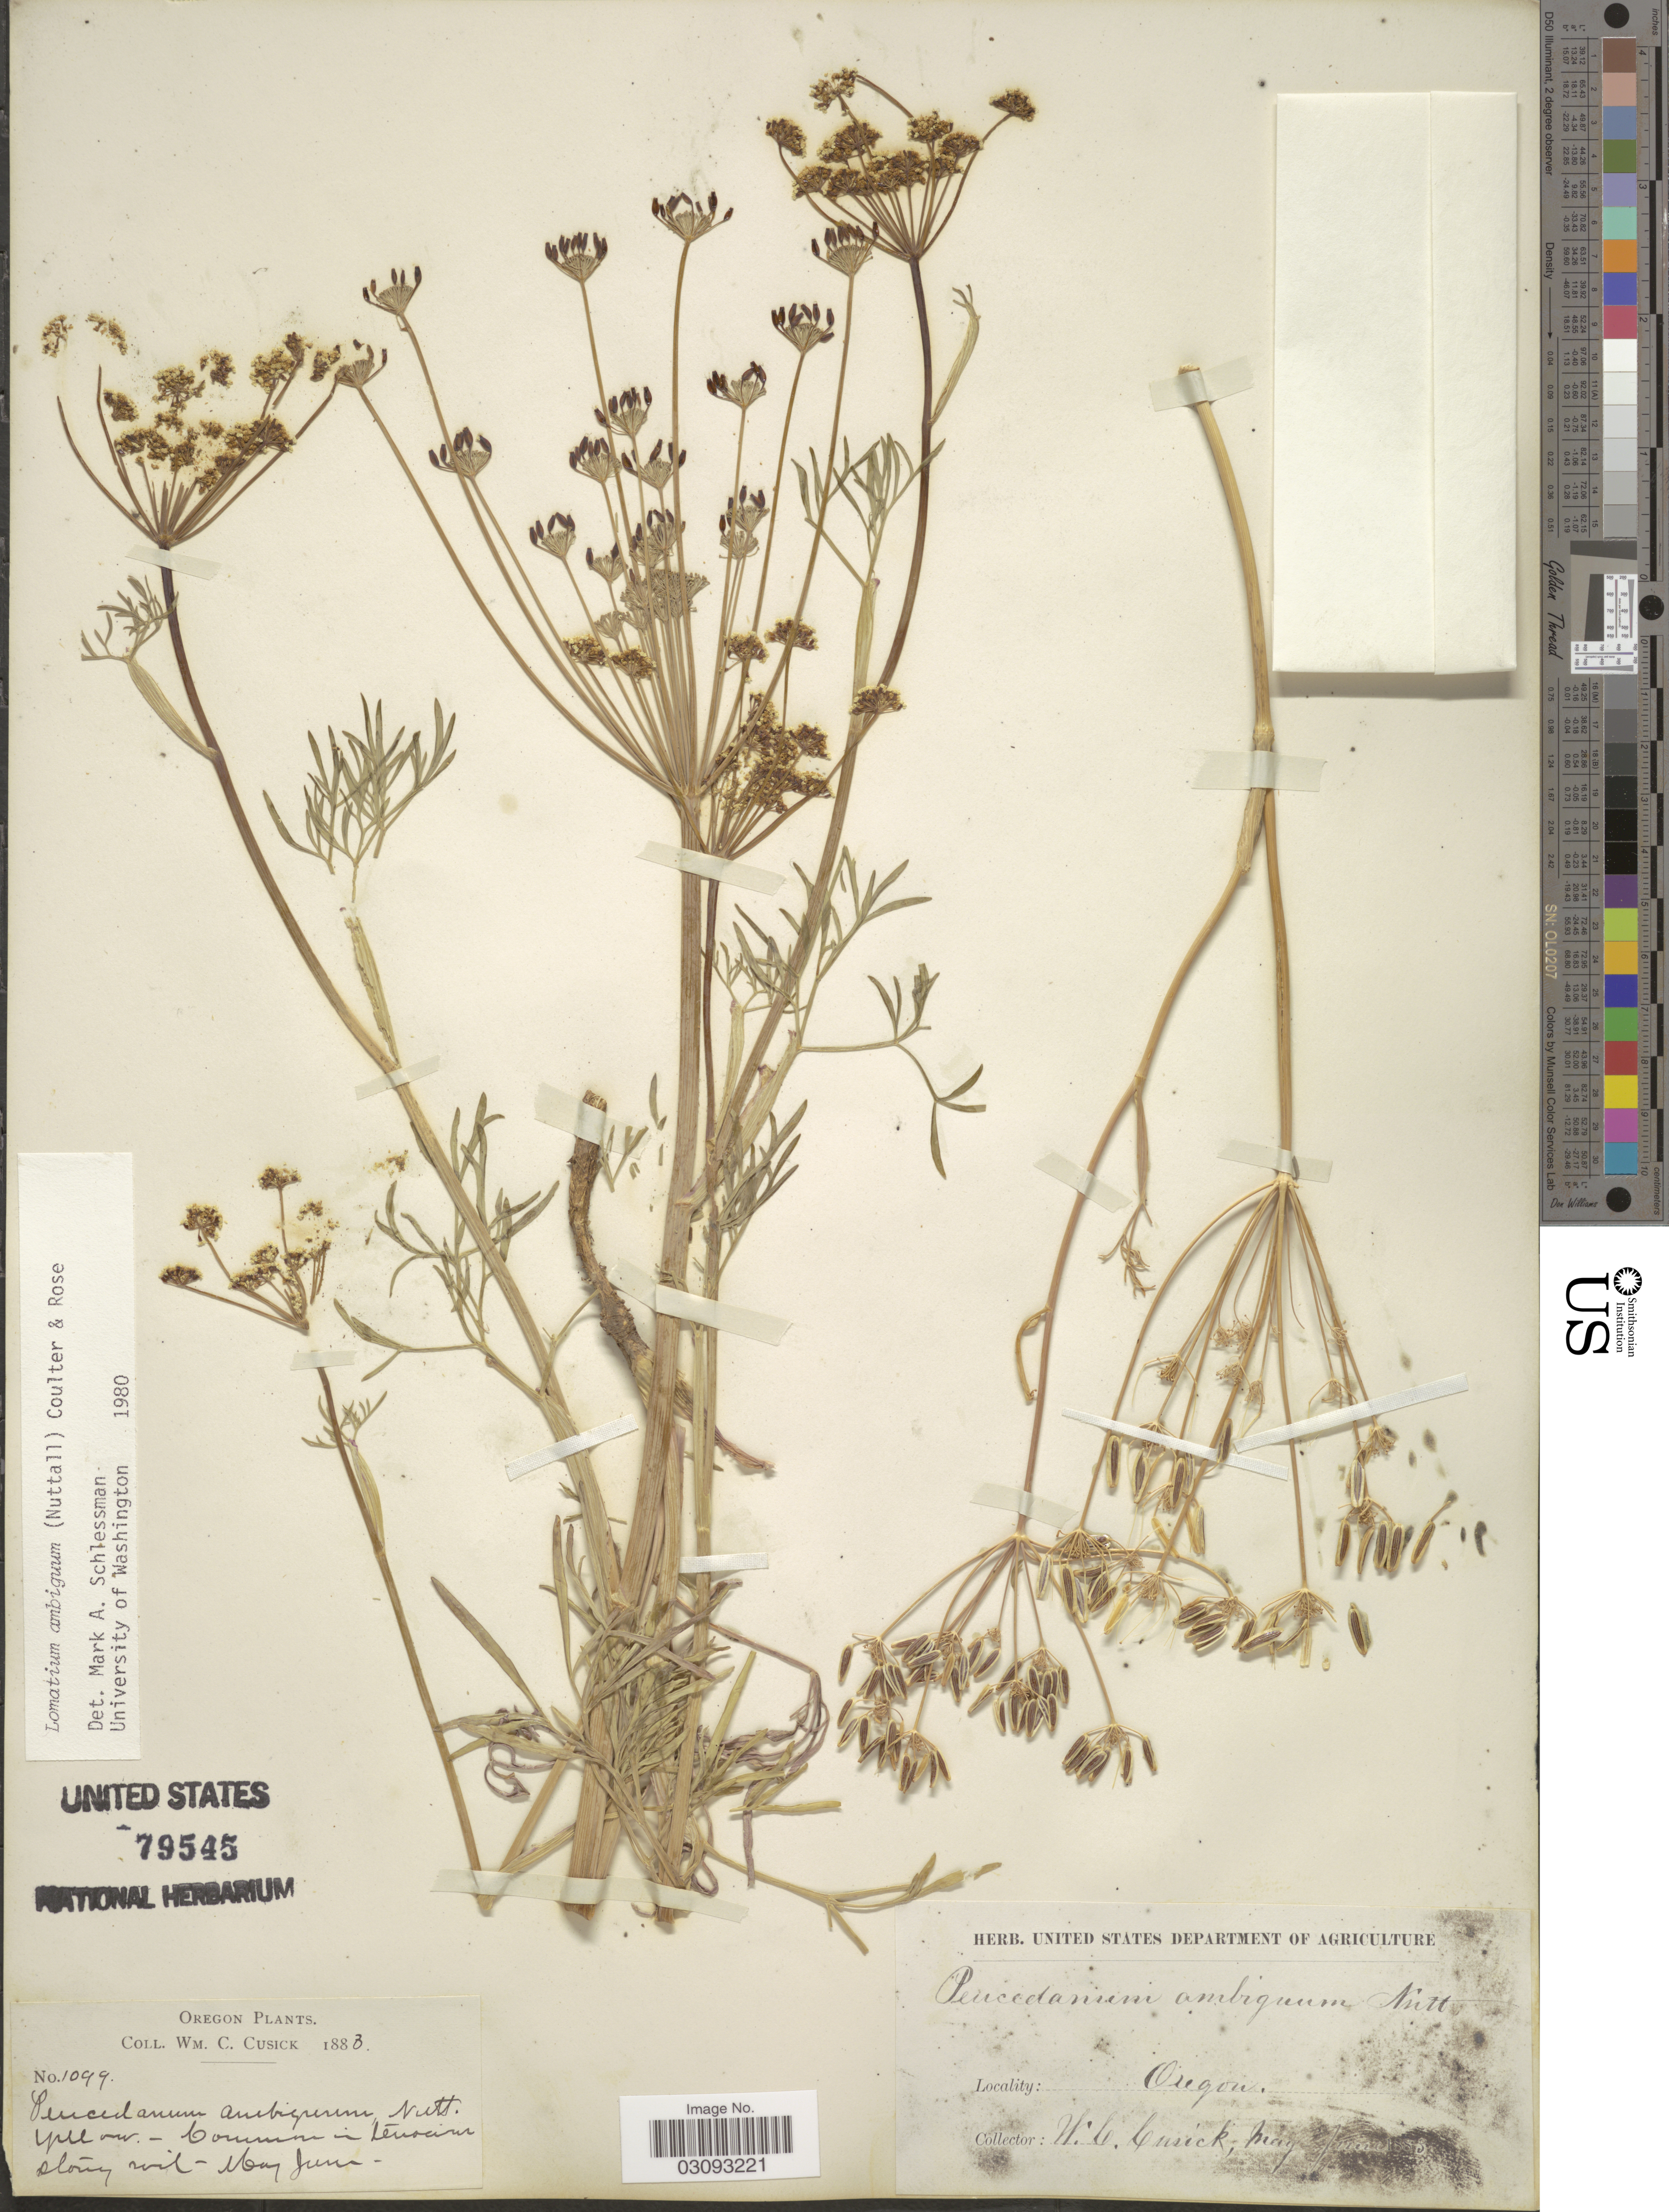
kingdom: Plantae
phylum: Tracheophyta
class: Magnoliopsida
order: Apiales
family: Apiaceae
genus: Lomatium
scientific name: Lomatium ambiguum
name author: (Nutt.) Coult. & Rose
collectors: W. C. Cusick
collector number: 1099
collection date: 1883-05/1883-06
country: United States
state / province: Oregon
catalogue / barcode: US 79545